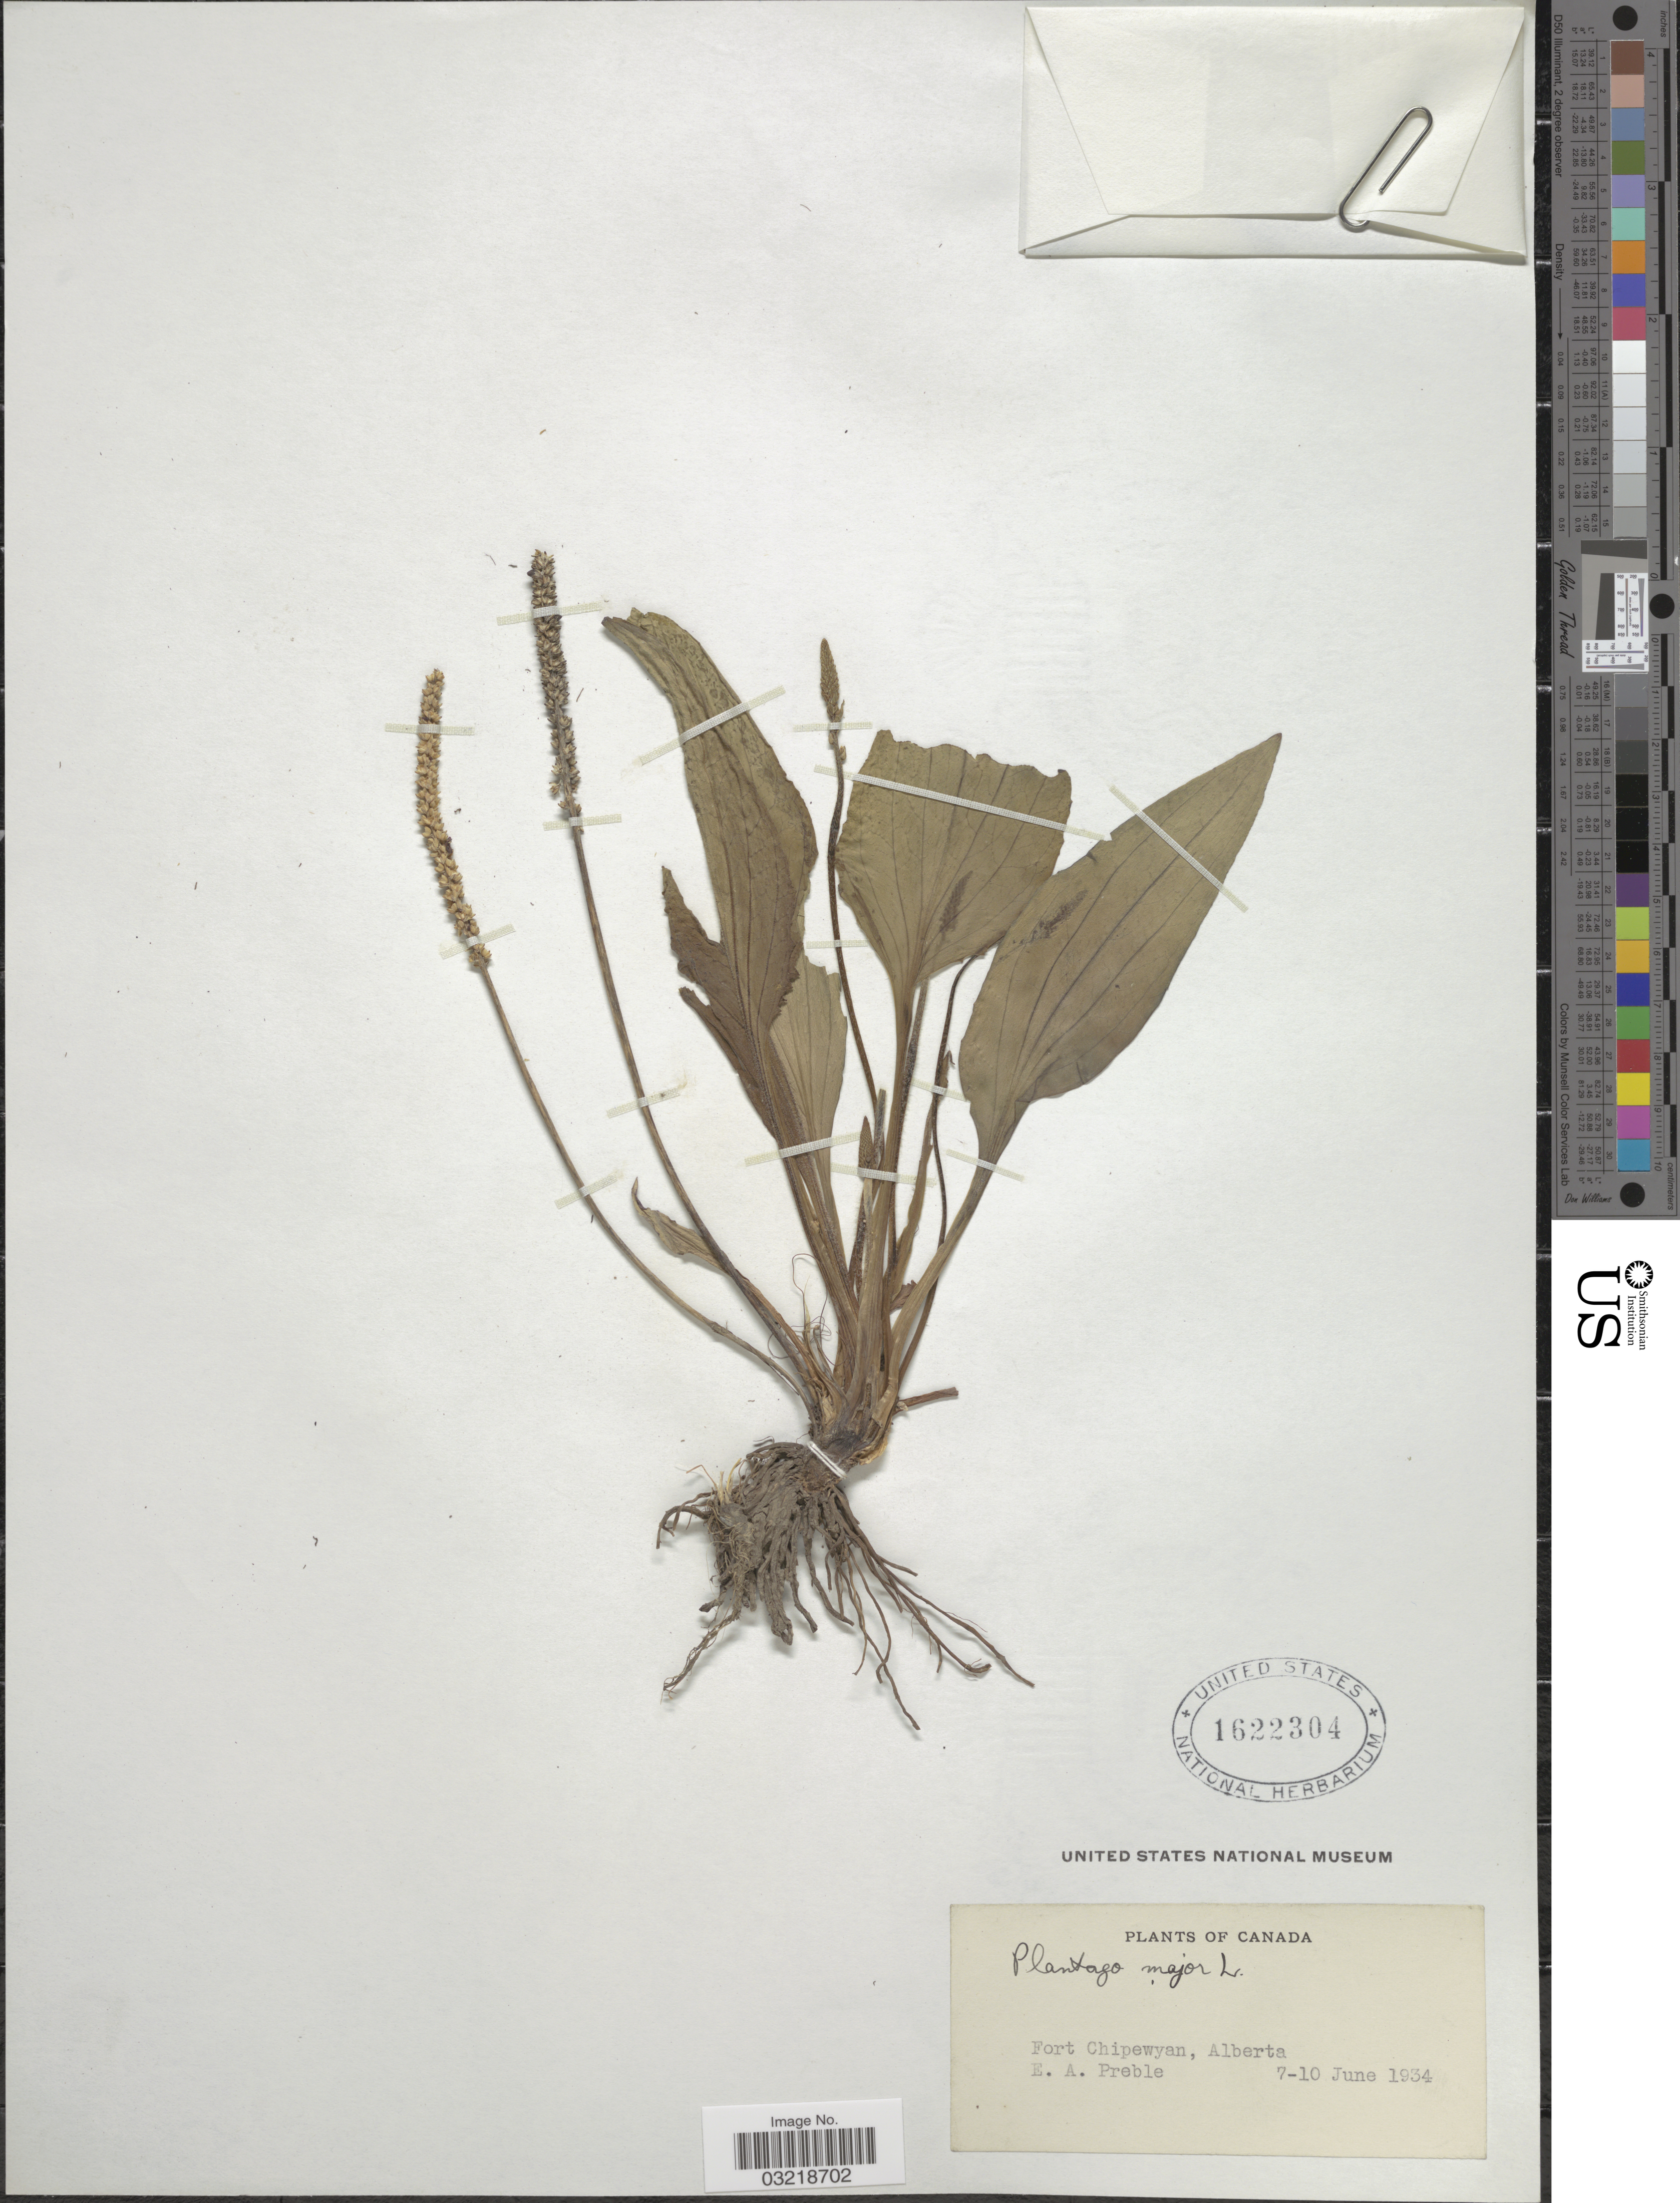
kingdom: Plantae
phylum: Tracheophyta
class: Magnoliopsida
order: Lamiales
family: Plantaginaceae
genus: Plantago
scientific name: Plantago major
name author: L.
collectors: E. Preble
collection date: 1934-06-07/1934-06-10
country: Canada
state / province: Alberta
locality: Fort Chipewyan.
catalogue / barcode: US 1622304